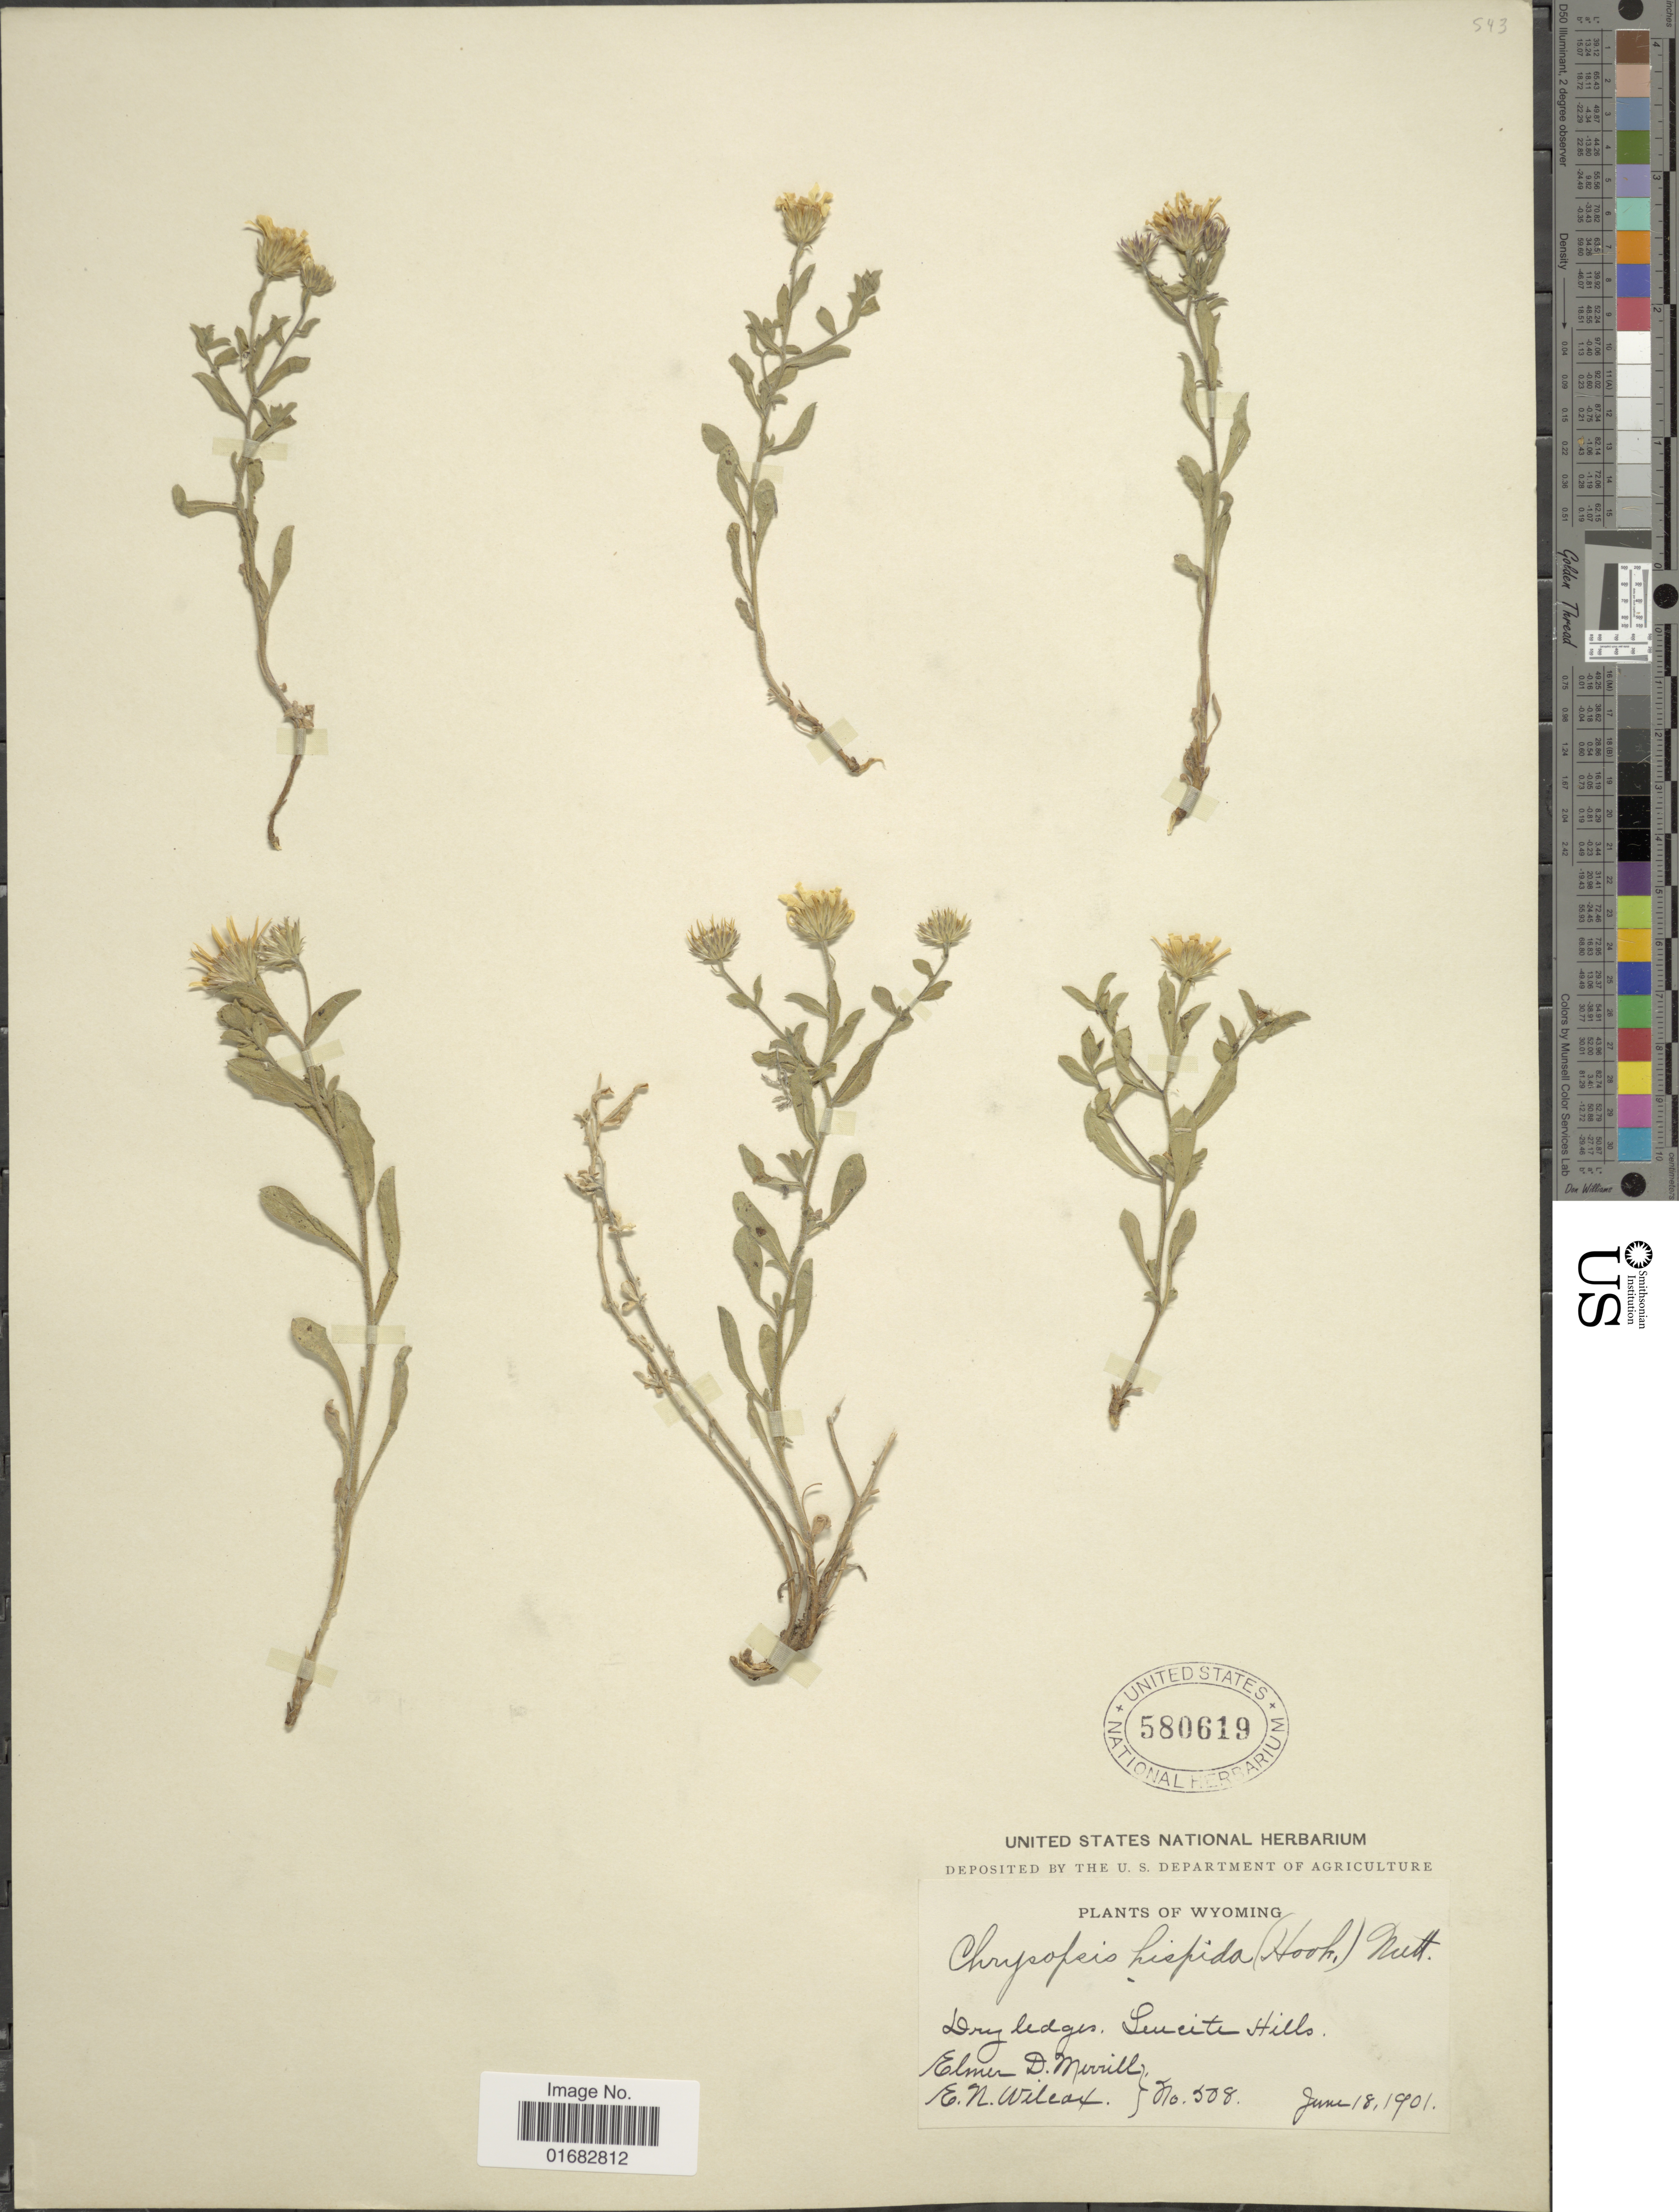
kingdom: Plantae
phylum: Tracheophyta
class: Magnoliopsida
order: Asterales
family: Asteraceae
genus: Heterotheca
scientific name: Heterotheca villosa var. hispida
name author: (Hook.) V.L. Harms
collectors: E. D. Merrill & E. Wilcox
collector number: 508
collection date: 1901-06-18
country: United States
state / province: Wyoming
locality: Leucite Hills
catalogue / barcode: US 580619